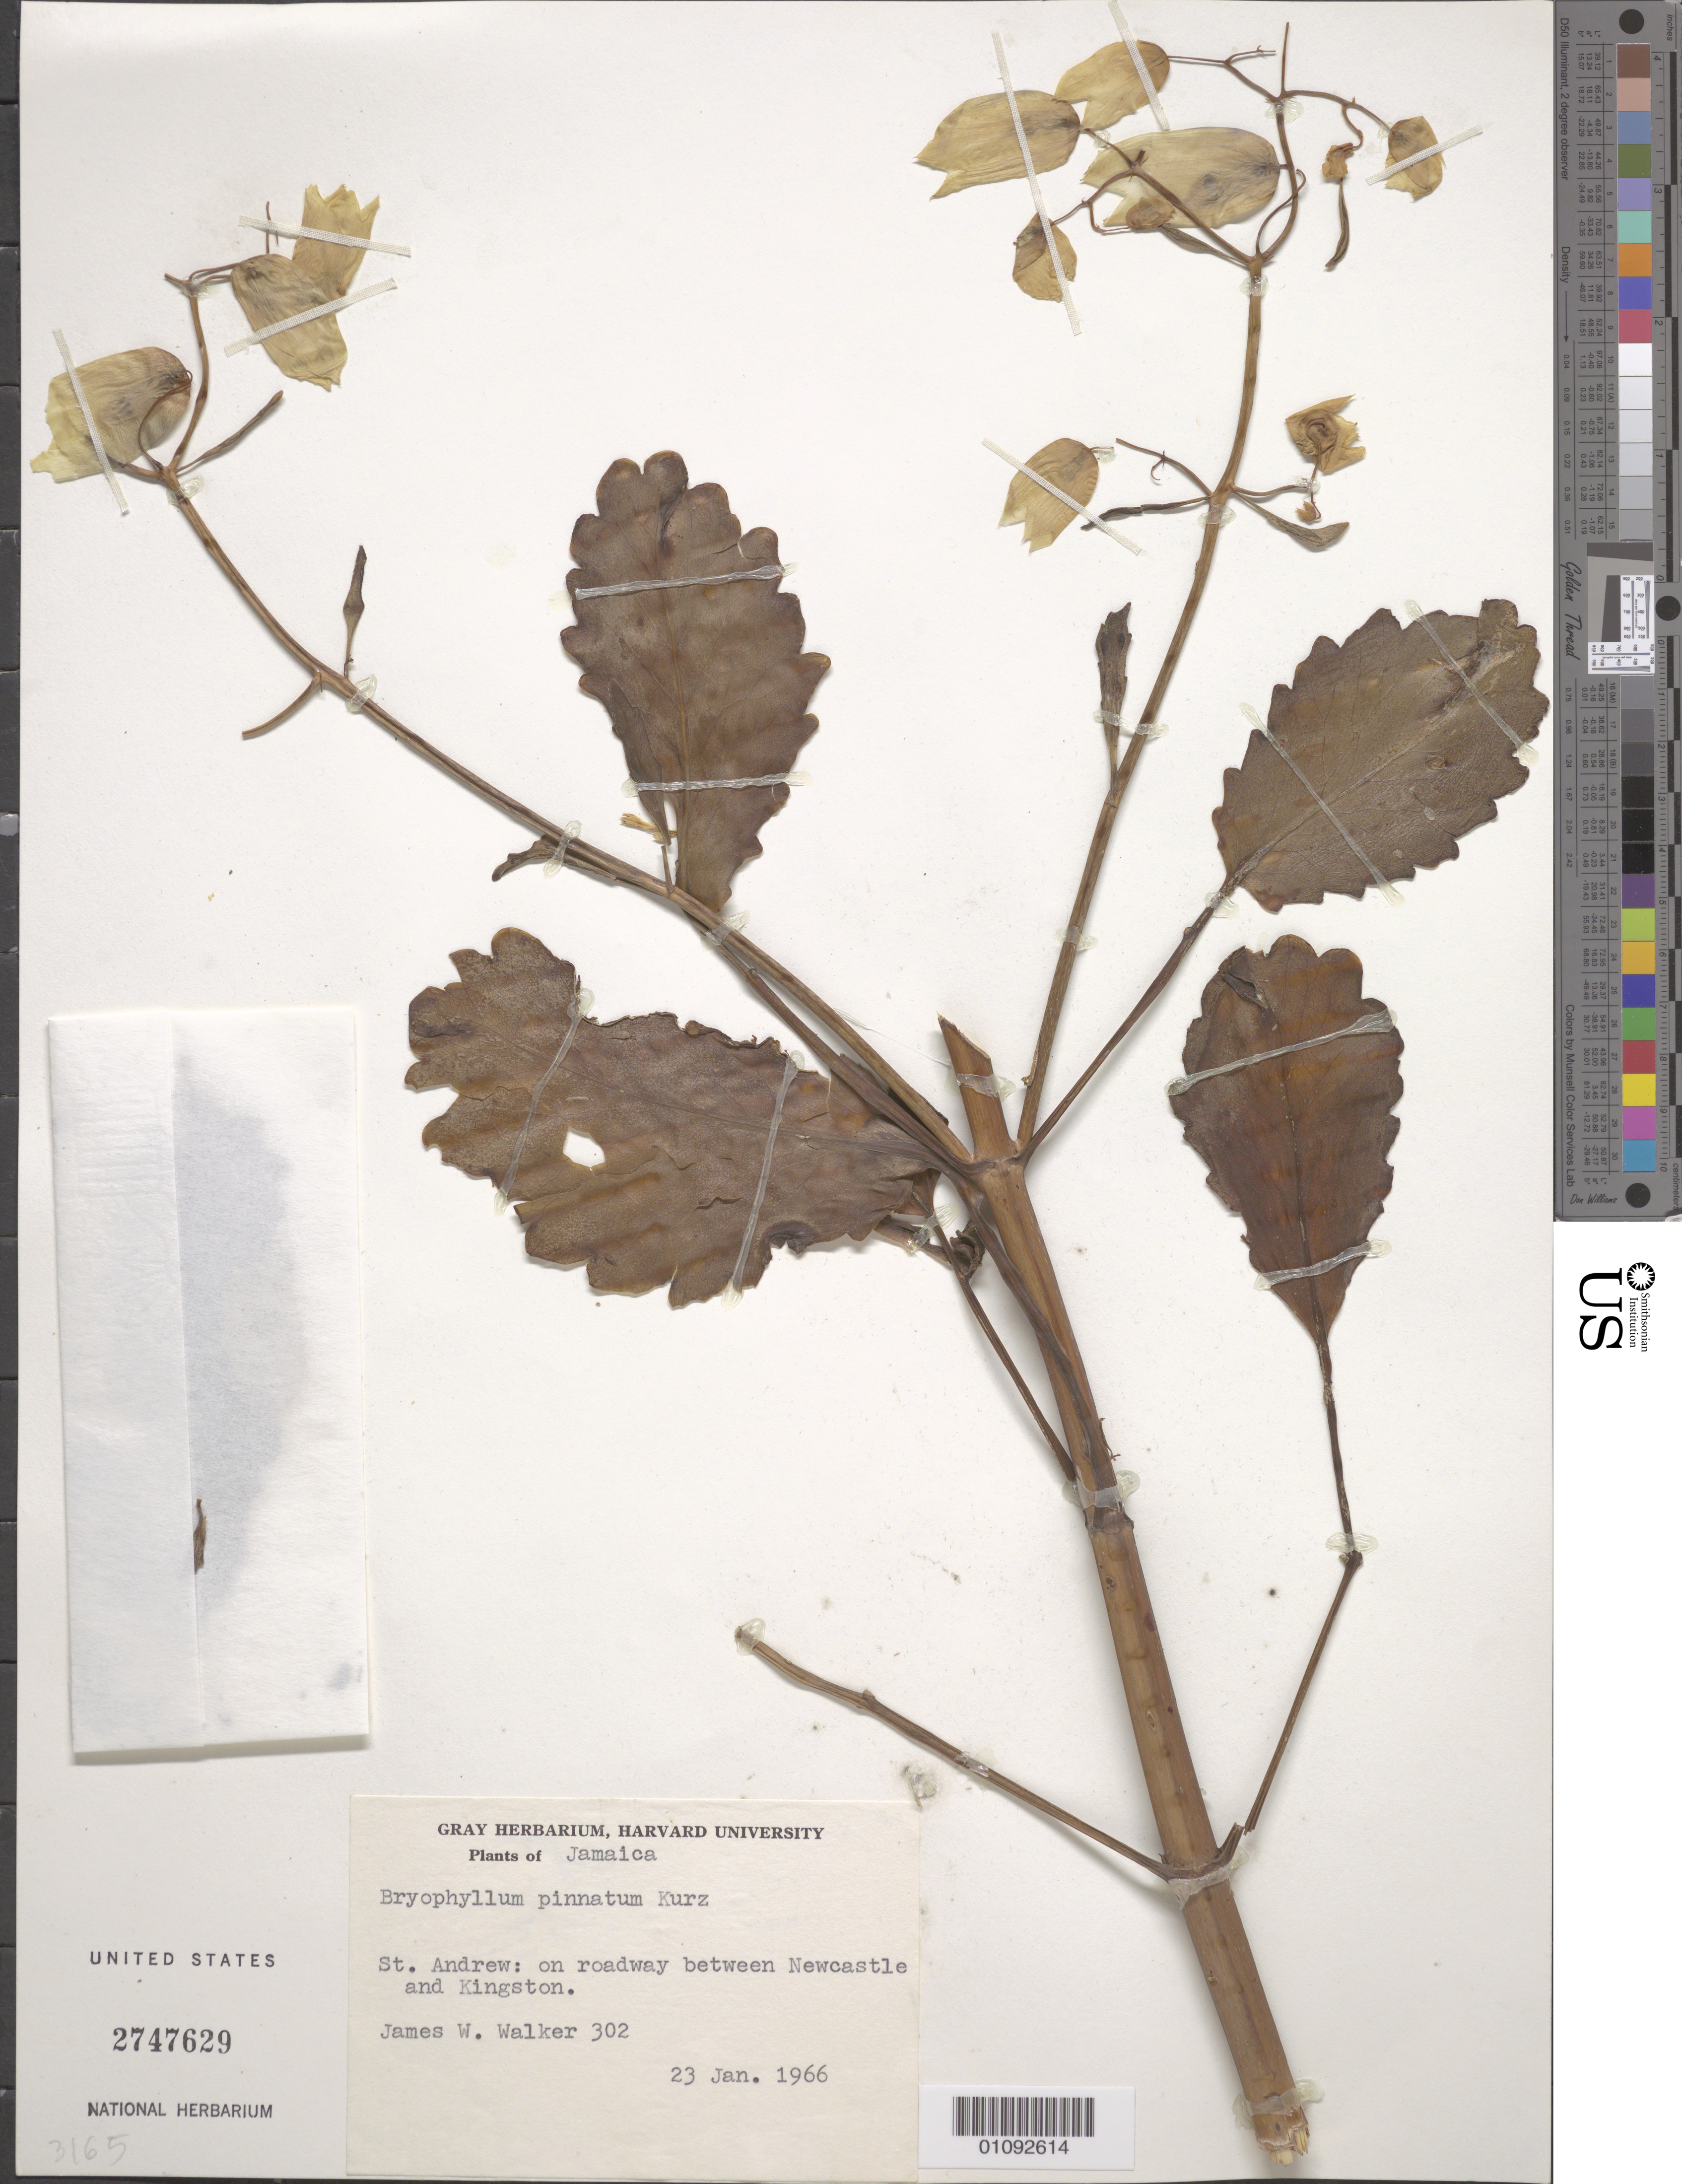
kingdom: Plantae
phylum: Tracheophyta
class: Magnoliopsida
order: Saxifragales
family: Crassulaceae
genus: Kalanchoe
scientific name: Kalanchoe pinnata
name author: (Lam.) Pers.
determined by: Strong, Mark T., (BOT), Smithsonian Institution - National Museum of Natural History (UNITED STATES)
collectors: J. W. Walker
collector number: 302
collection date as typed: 23 Jan 1966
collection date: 1966-01-23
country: Jamaica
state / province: Saint Andrew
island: Jamaica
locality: On roadway between Newcastle and Kingston.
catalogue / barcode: US 2747629